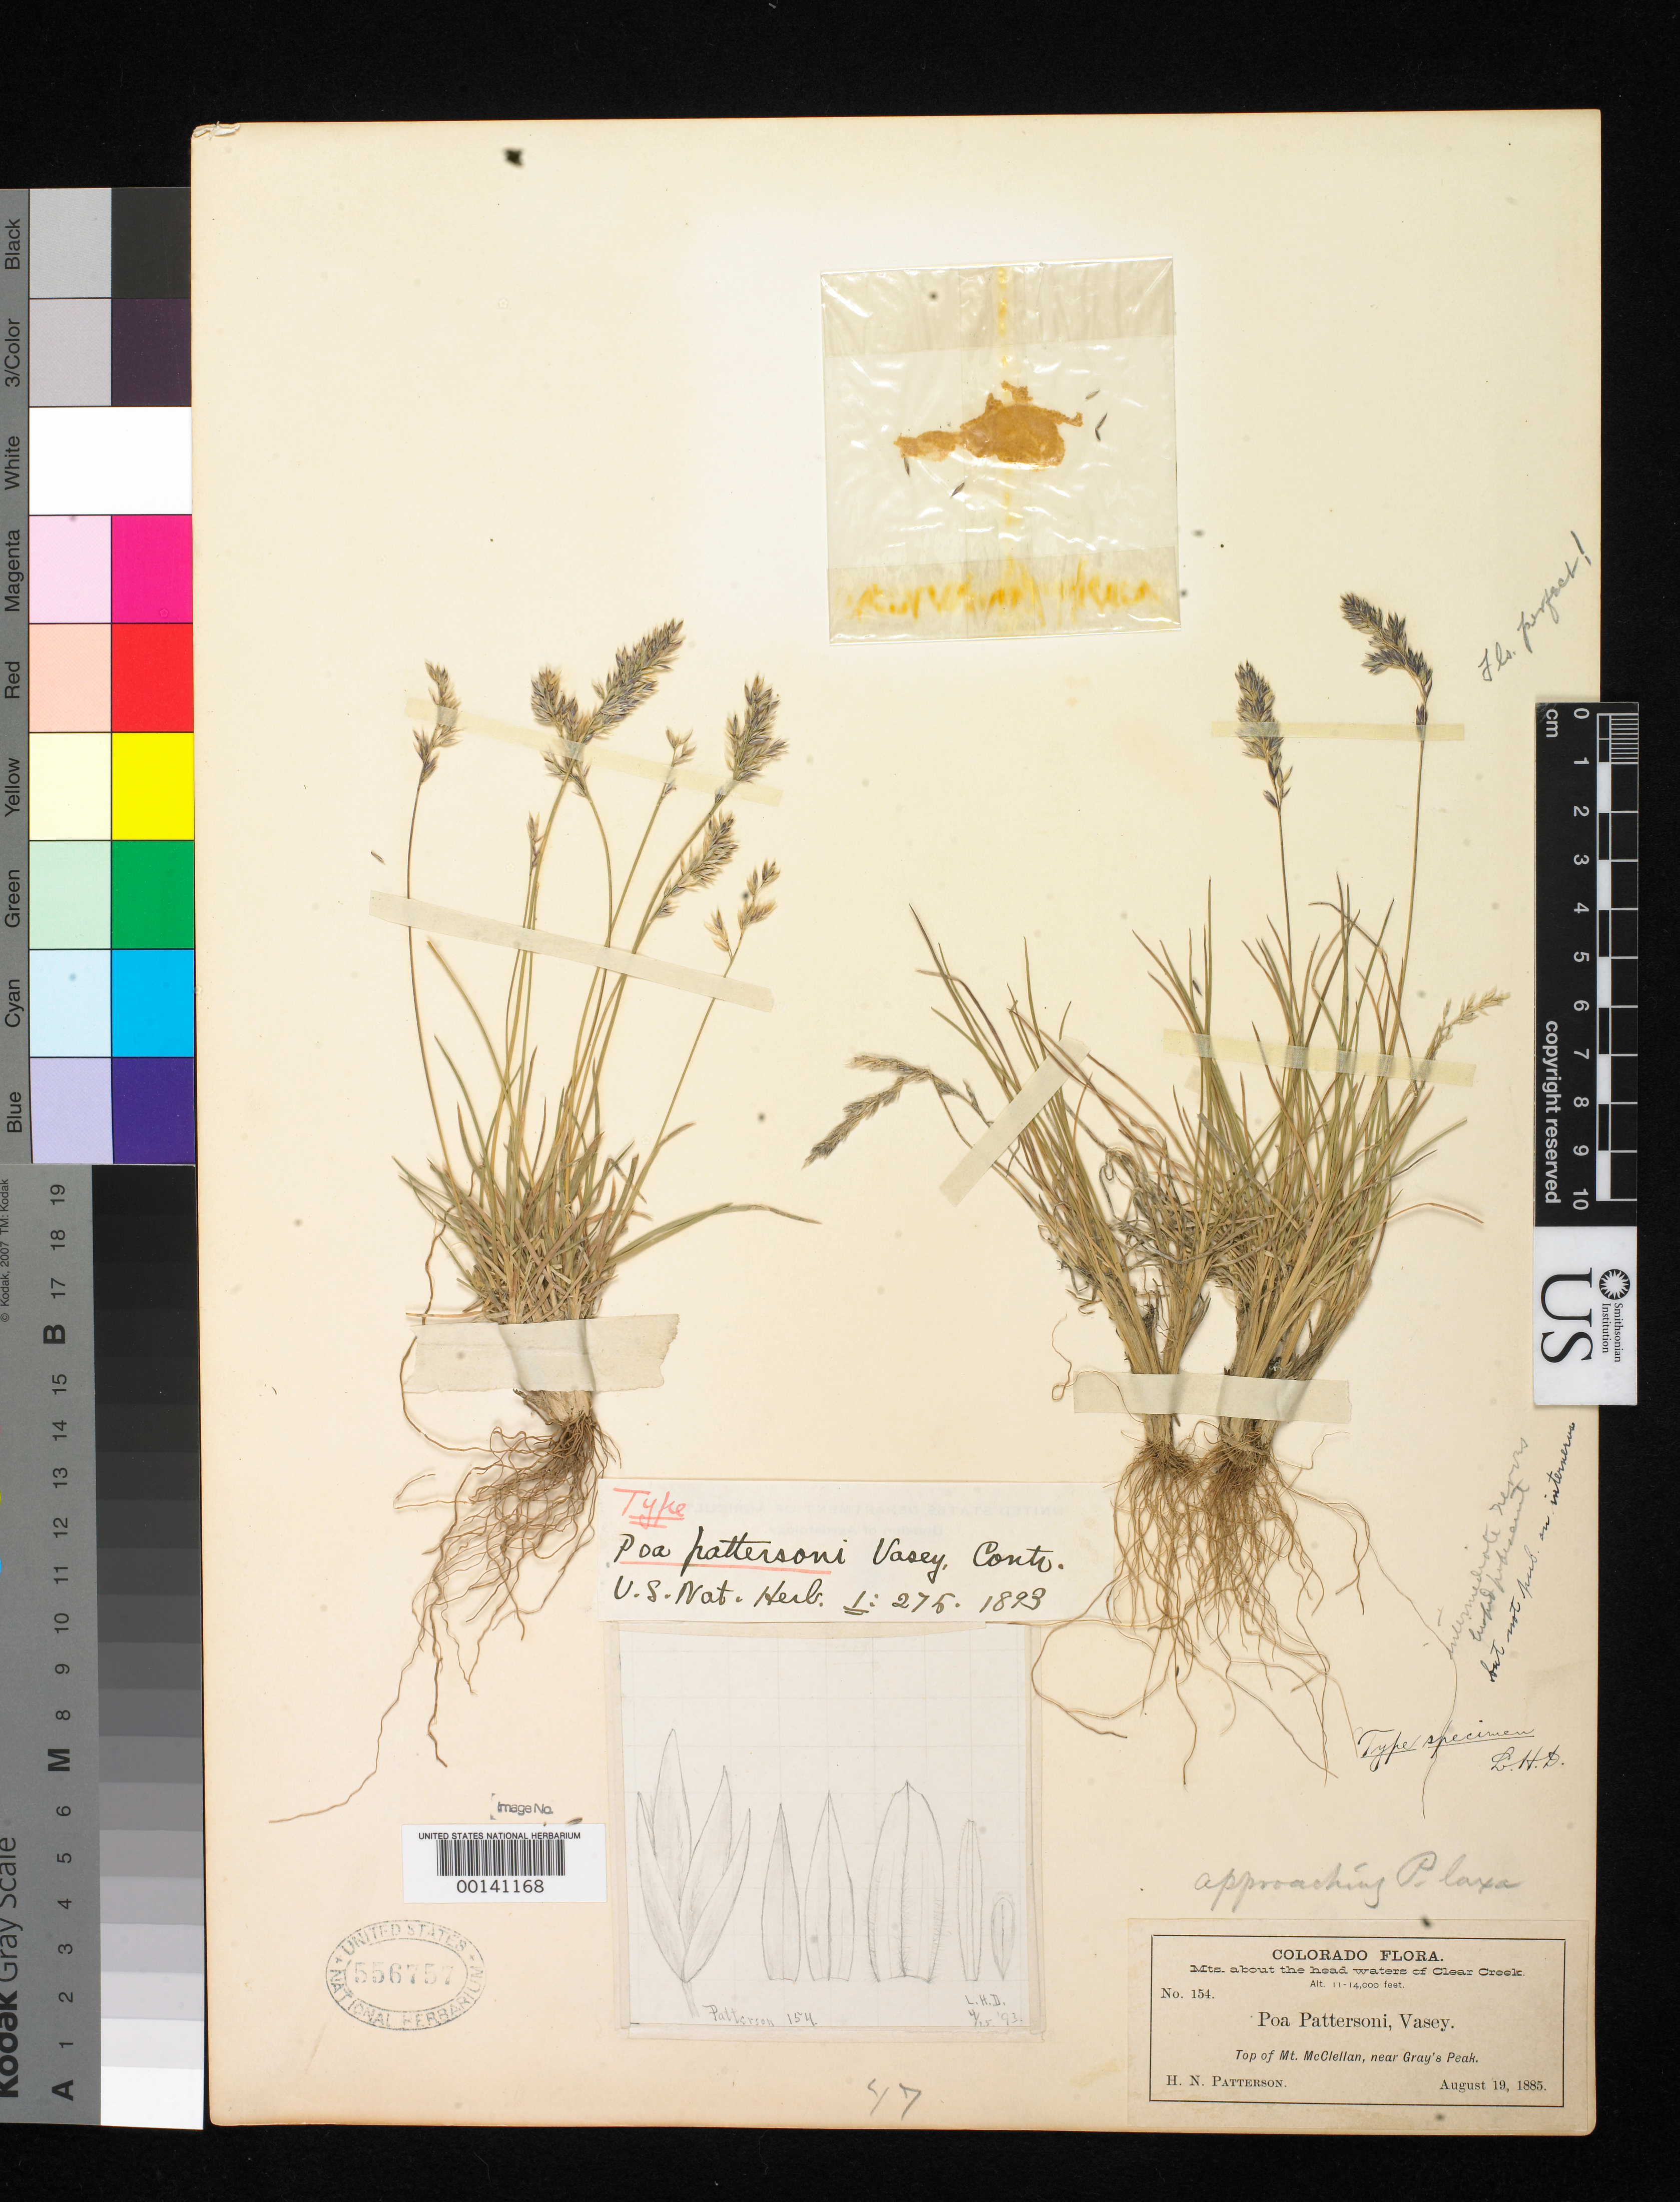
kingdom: Plantae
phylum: Tracheophyta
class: Liliopsida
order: Poales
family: Poaceae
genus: Poa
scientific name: Poa pattersoni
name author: Vasey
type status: Isotype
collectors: H. N. Patterson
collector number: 154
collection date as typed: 19 Aug 1885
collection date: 1885-08-19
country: United States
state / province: Colorado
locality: Near Grays Peak.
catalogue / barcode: US 556757